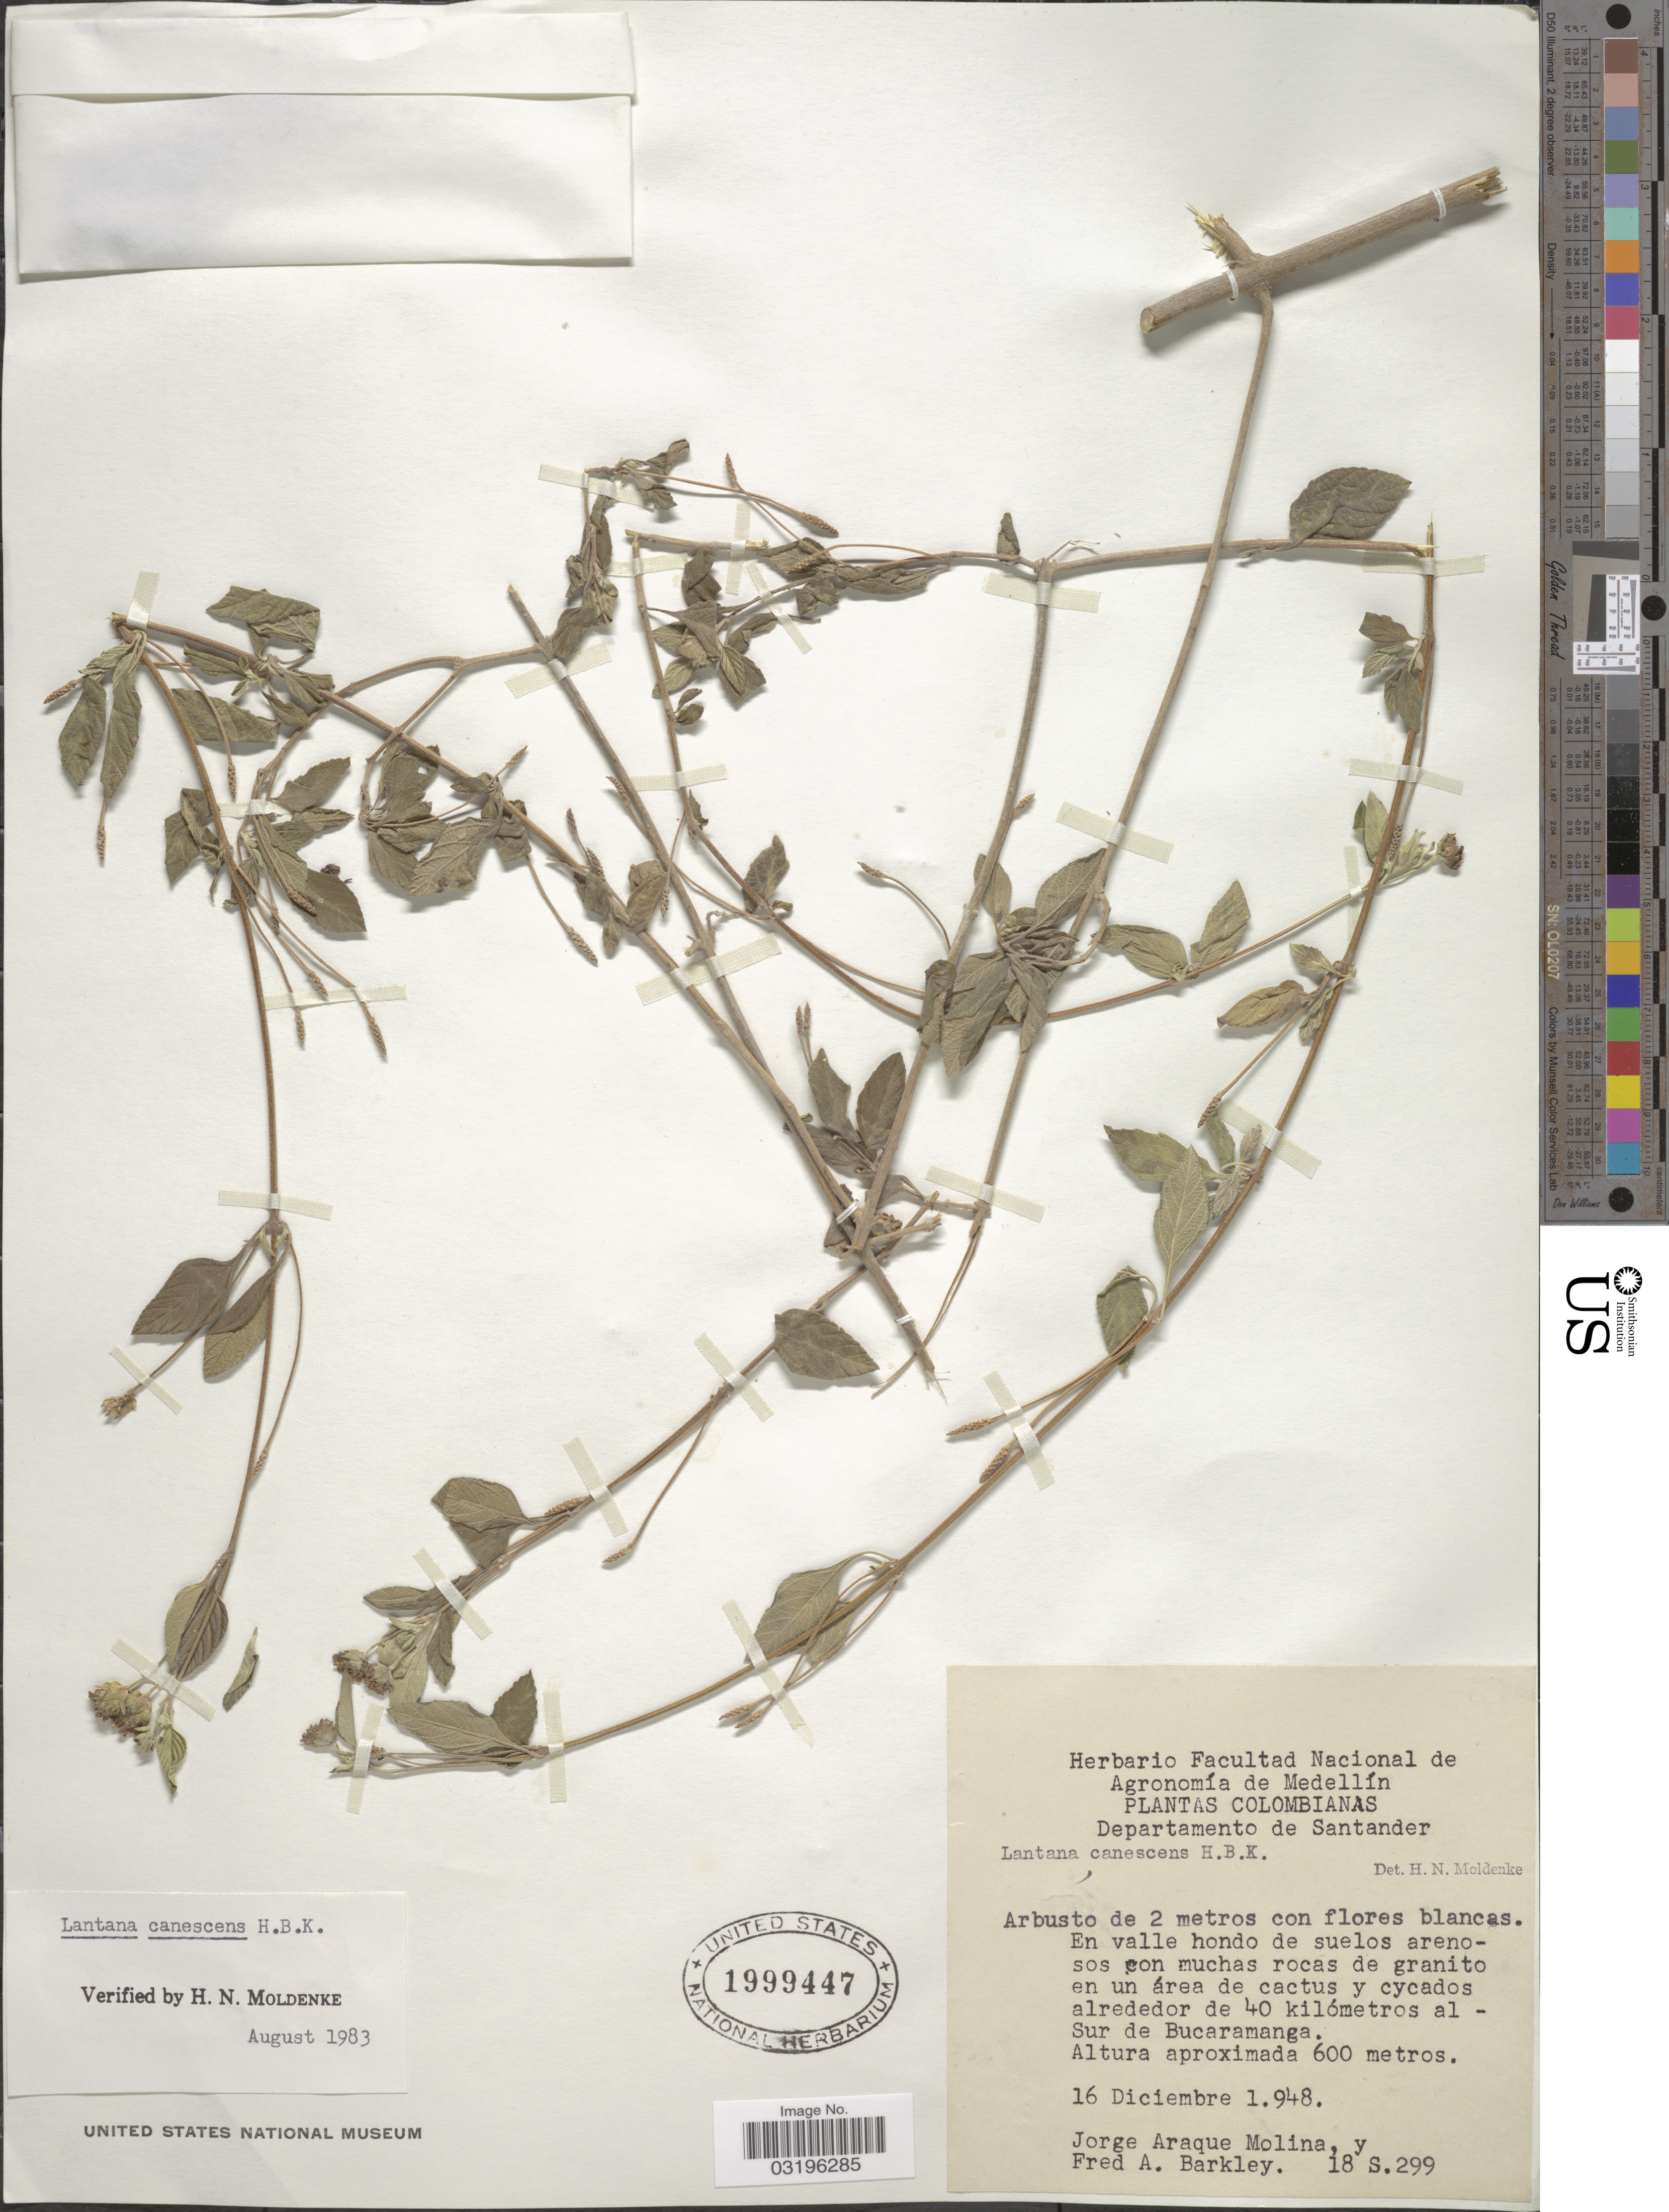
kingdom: Plantae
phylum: Tracheophyta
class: Magnoliopsida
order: Lamiales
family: Verbenaceae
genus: Lantana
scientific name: Lantana canescens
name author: Kunth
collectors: J. Araque Molina & F. A. Barkley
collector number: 18S.299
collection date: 1948-12-16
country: Colombia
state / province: Santander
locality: Departamento de Santander. 40 kilómetros al-Sur de Bucaramanga.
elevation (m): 600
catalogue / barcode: US 1999447